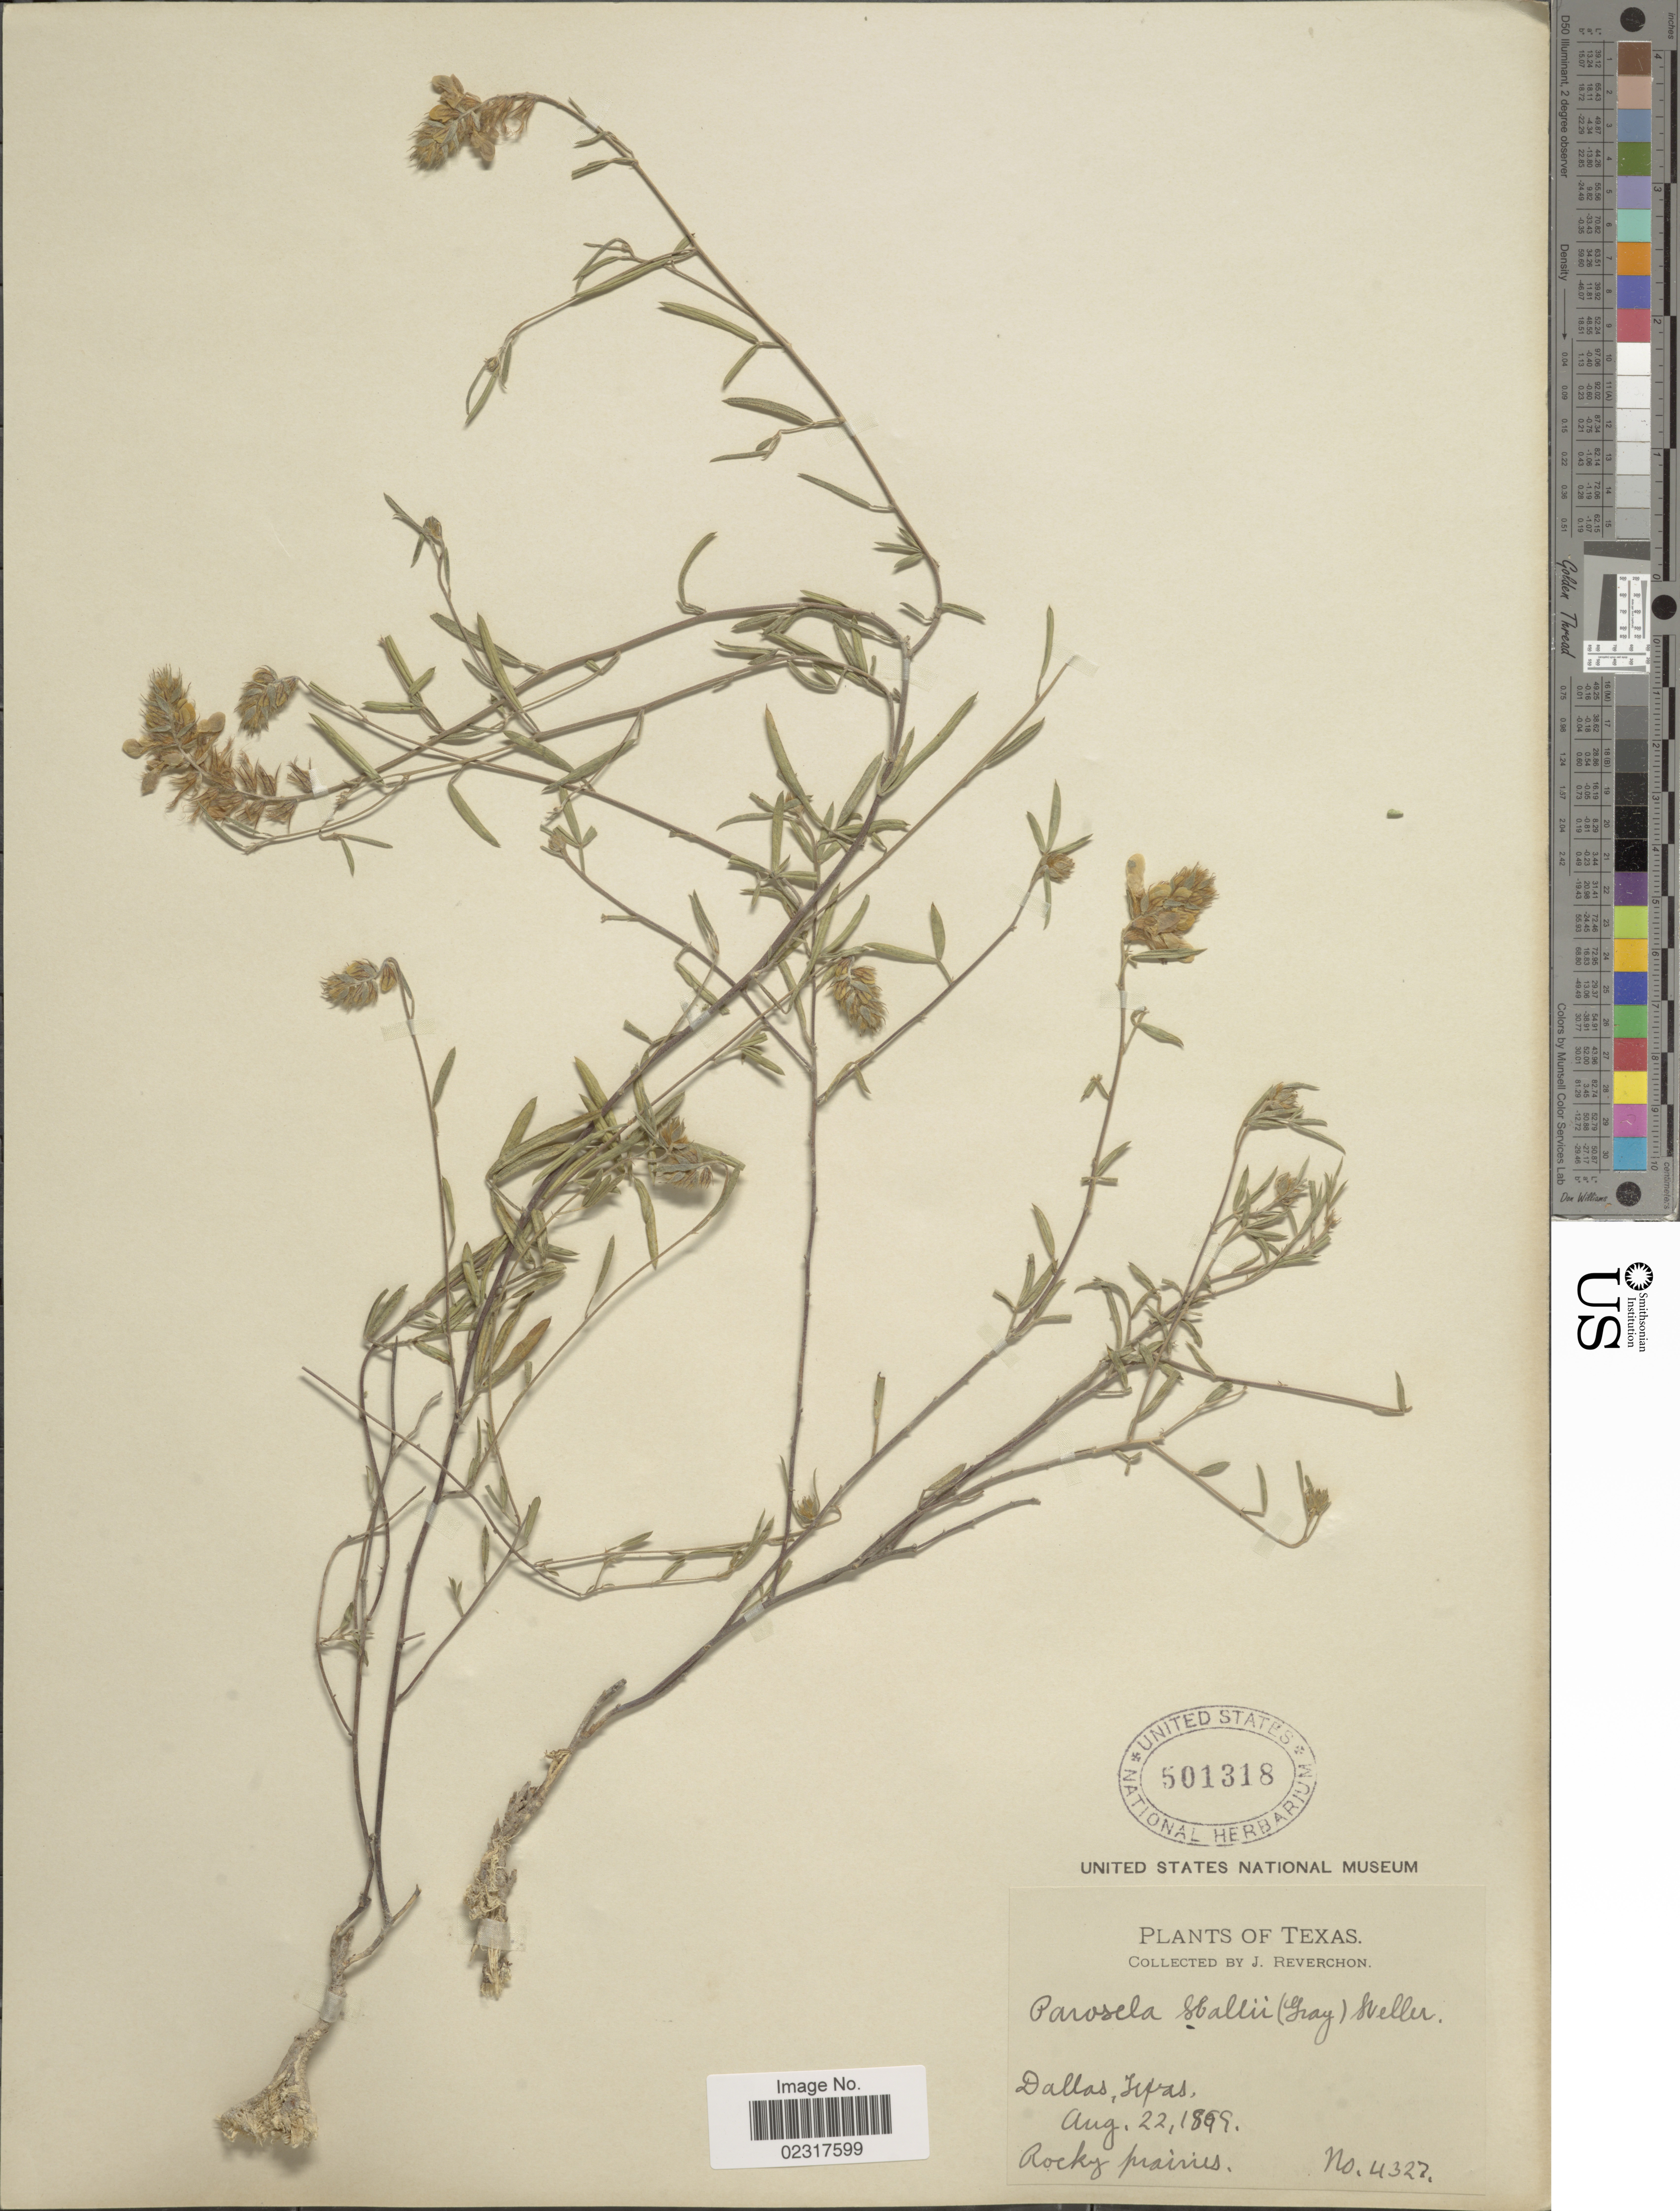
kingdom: Plantae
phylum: Tracheophyta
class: Magnoliopsida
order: Fabales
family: Fabaceae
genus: Dalea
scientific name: Dalea hallii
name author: A. Gray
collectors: J. Reverchon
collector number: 4327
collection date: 1899-08-22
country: United States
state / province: Texas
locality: Dallas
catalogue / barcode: US 501318